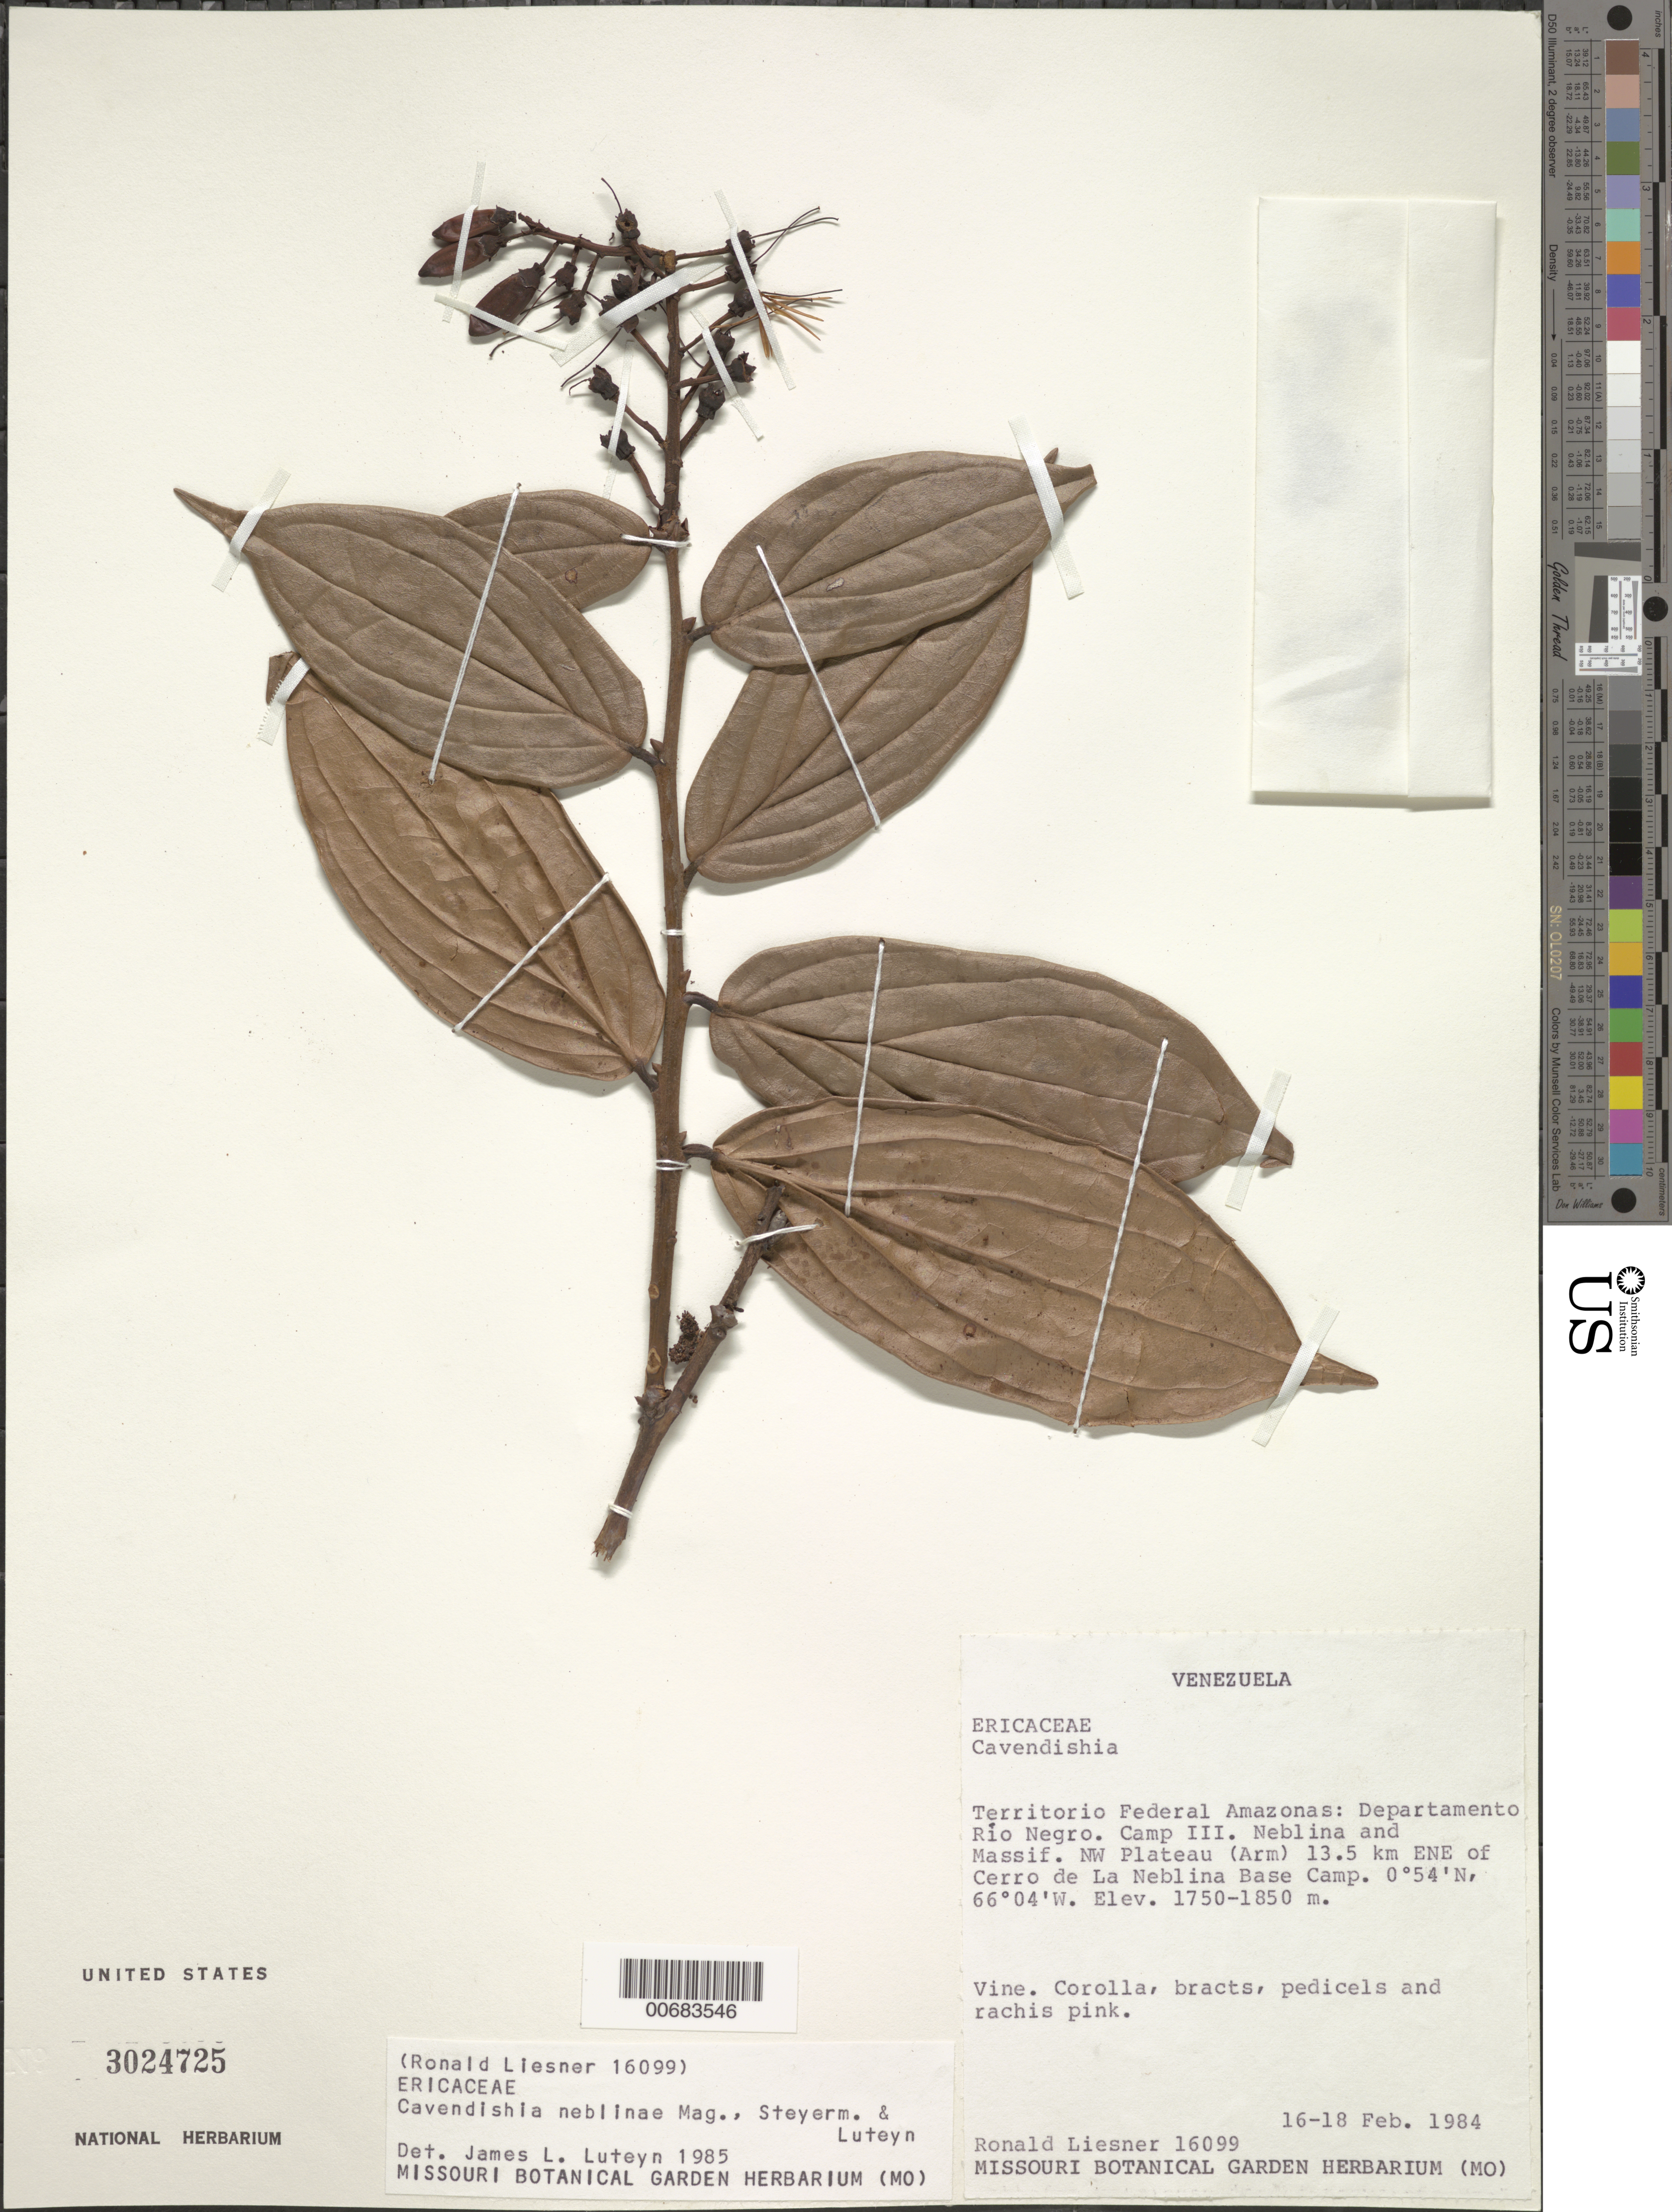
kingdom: Plantae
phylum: Tracheophyta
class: Magnoliopsida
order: Ericales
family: Ericaceae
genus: Cavendishia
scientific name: Cavendishia neblinae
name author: Maguire et al.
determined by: Luteyn, J. L.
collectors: R. L. Liesner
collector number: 16099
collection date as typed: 16-Feb-84 to 18-Feb-84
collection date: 1984-02-16/1984-02-18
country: Venezuela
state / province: Amazonas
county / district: Río Negro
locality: Cerro de La Neblina Base Camp, Camp III, Neblina & Massif, NW Plateau, 13.5 km ENE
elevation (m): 1750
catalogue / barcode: US 3024725